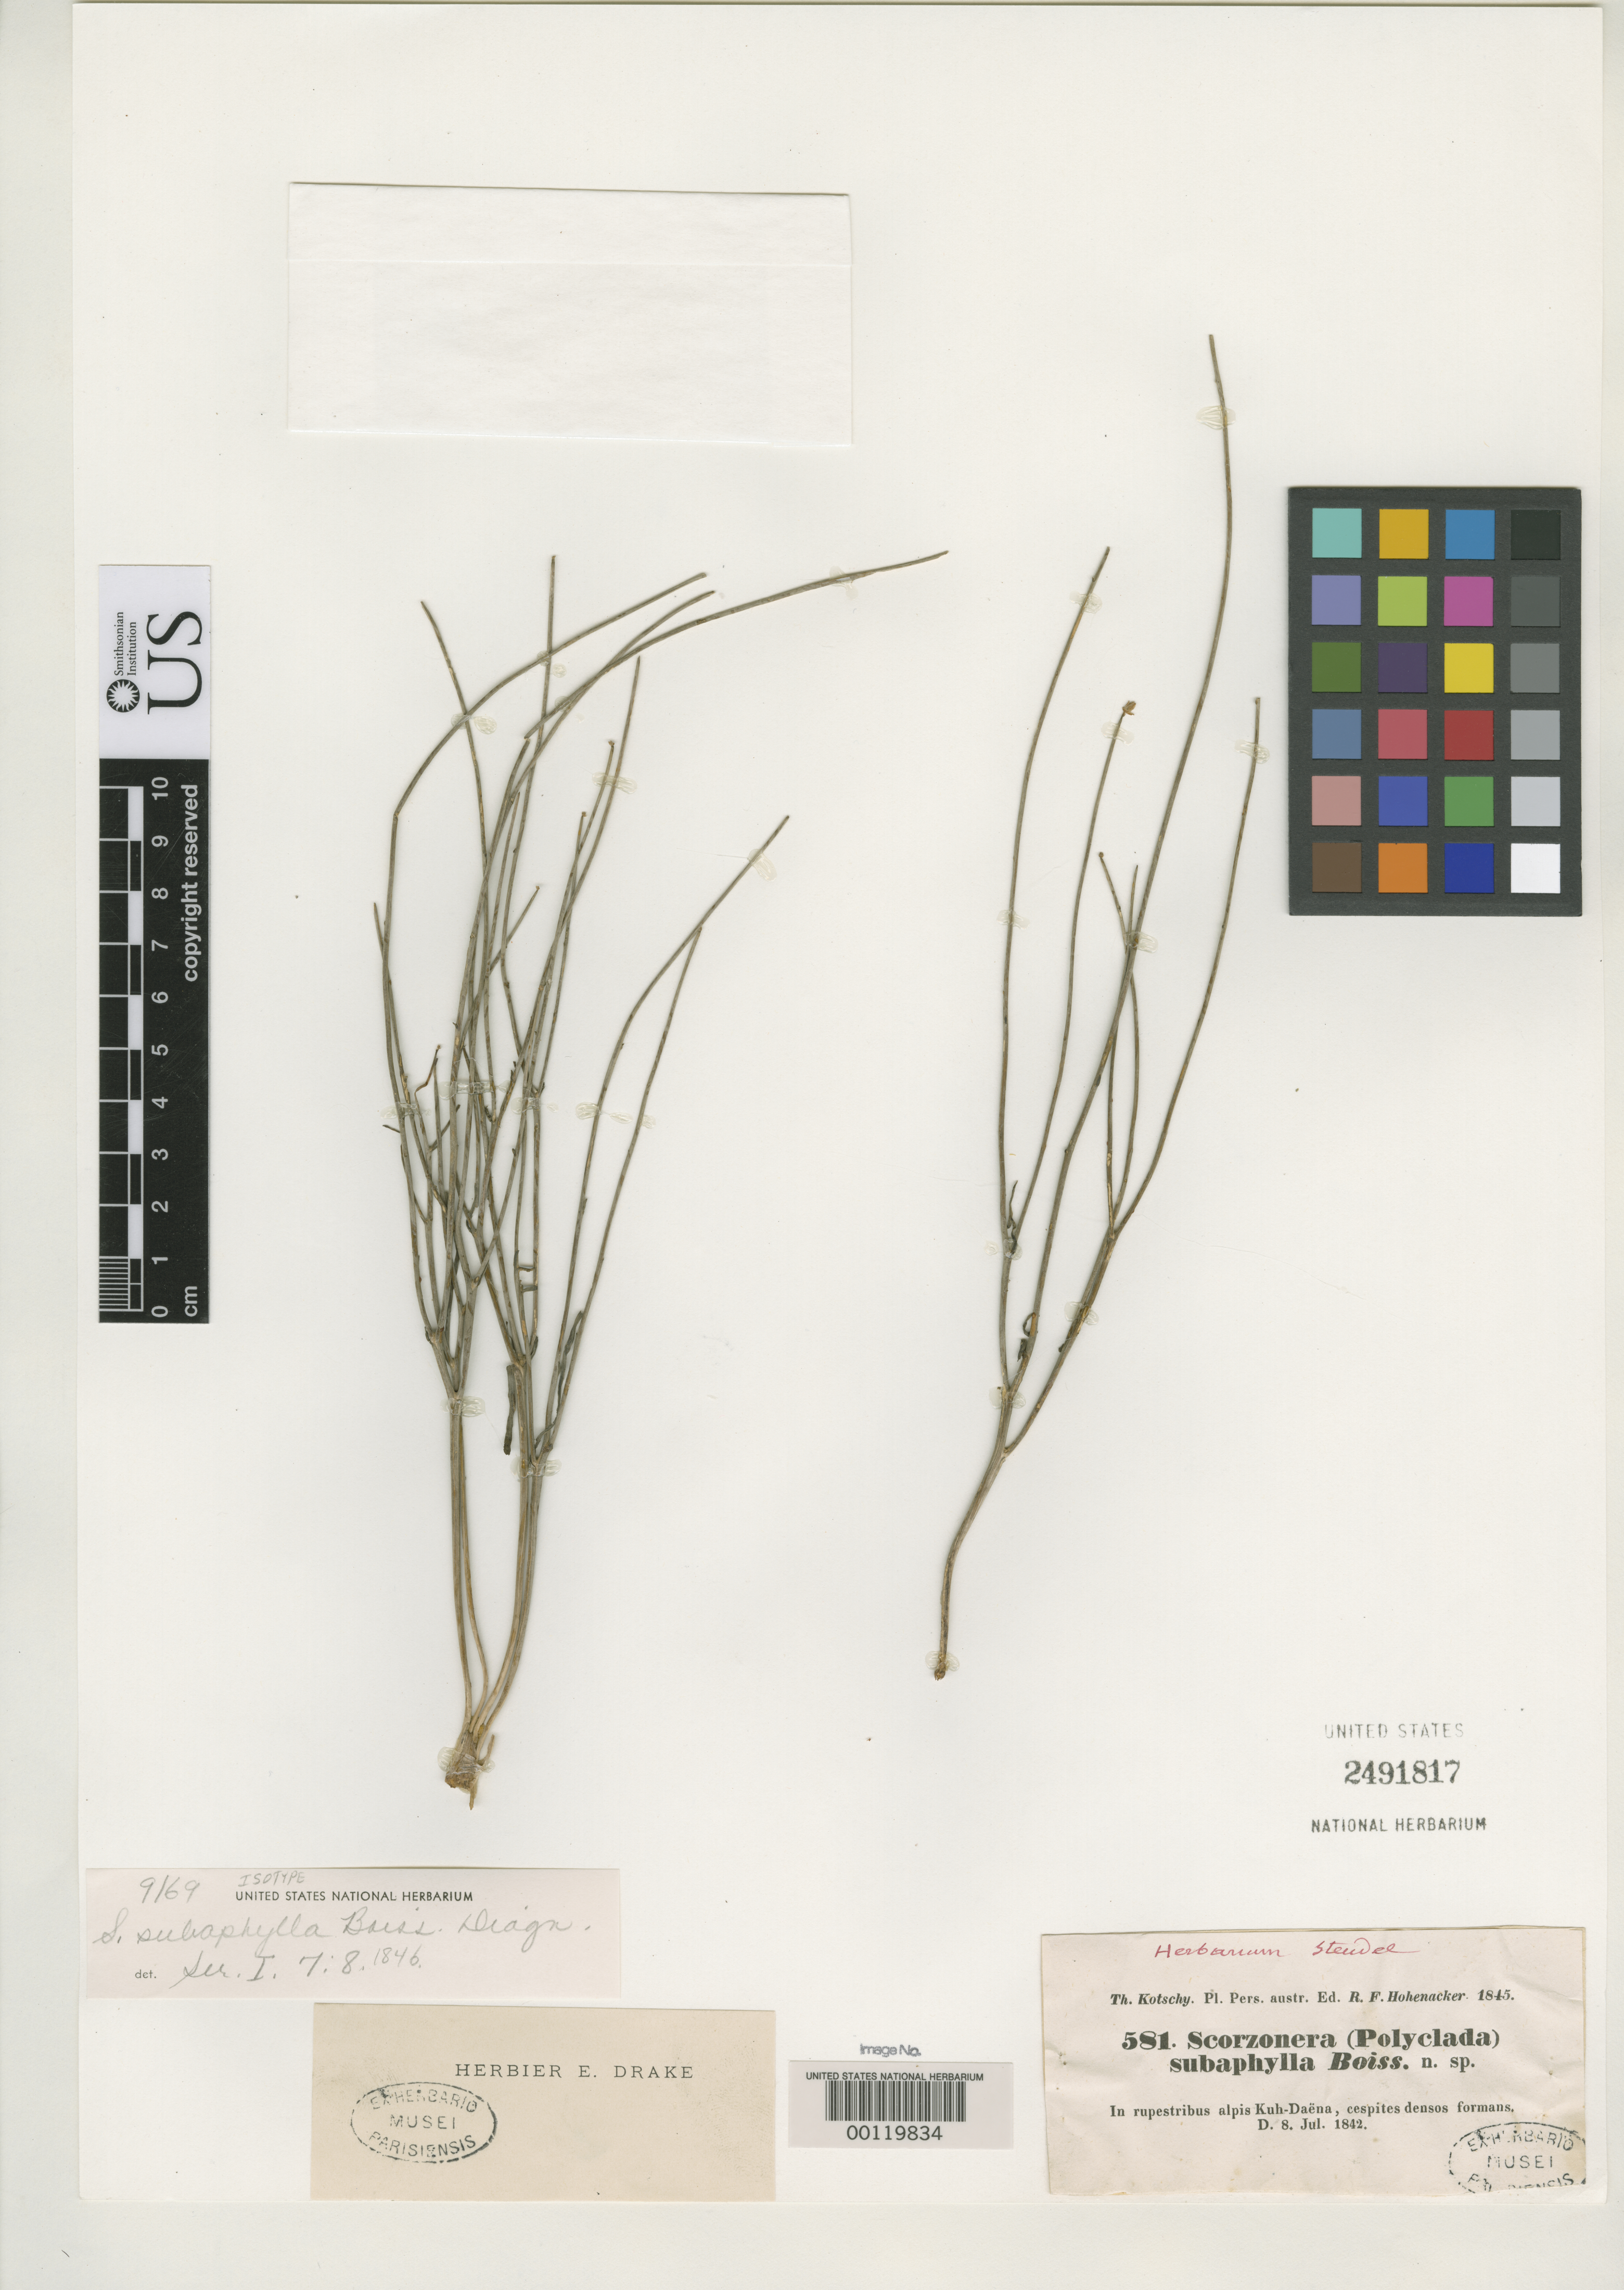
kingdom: Plantae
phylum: Tracheophyta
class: Magnoliopsida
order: Asterales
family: Asteraceae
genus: Scorzonera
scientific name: Scorzonera subaphylla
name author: Boiss.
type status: Isotype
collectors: K. G. Kotschy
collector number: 581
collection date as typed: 08 Jul 1842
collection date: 1842-07-08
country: Iran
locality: Kuh-Daena (Mount); (country as "Persia").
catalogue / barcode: US 2491817